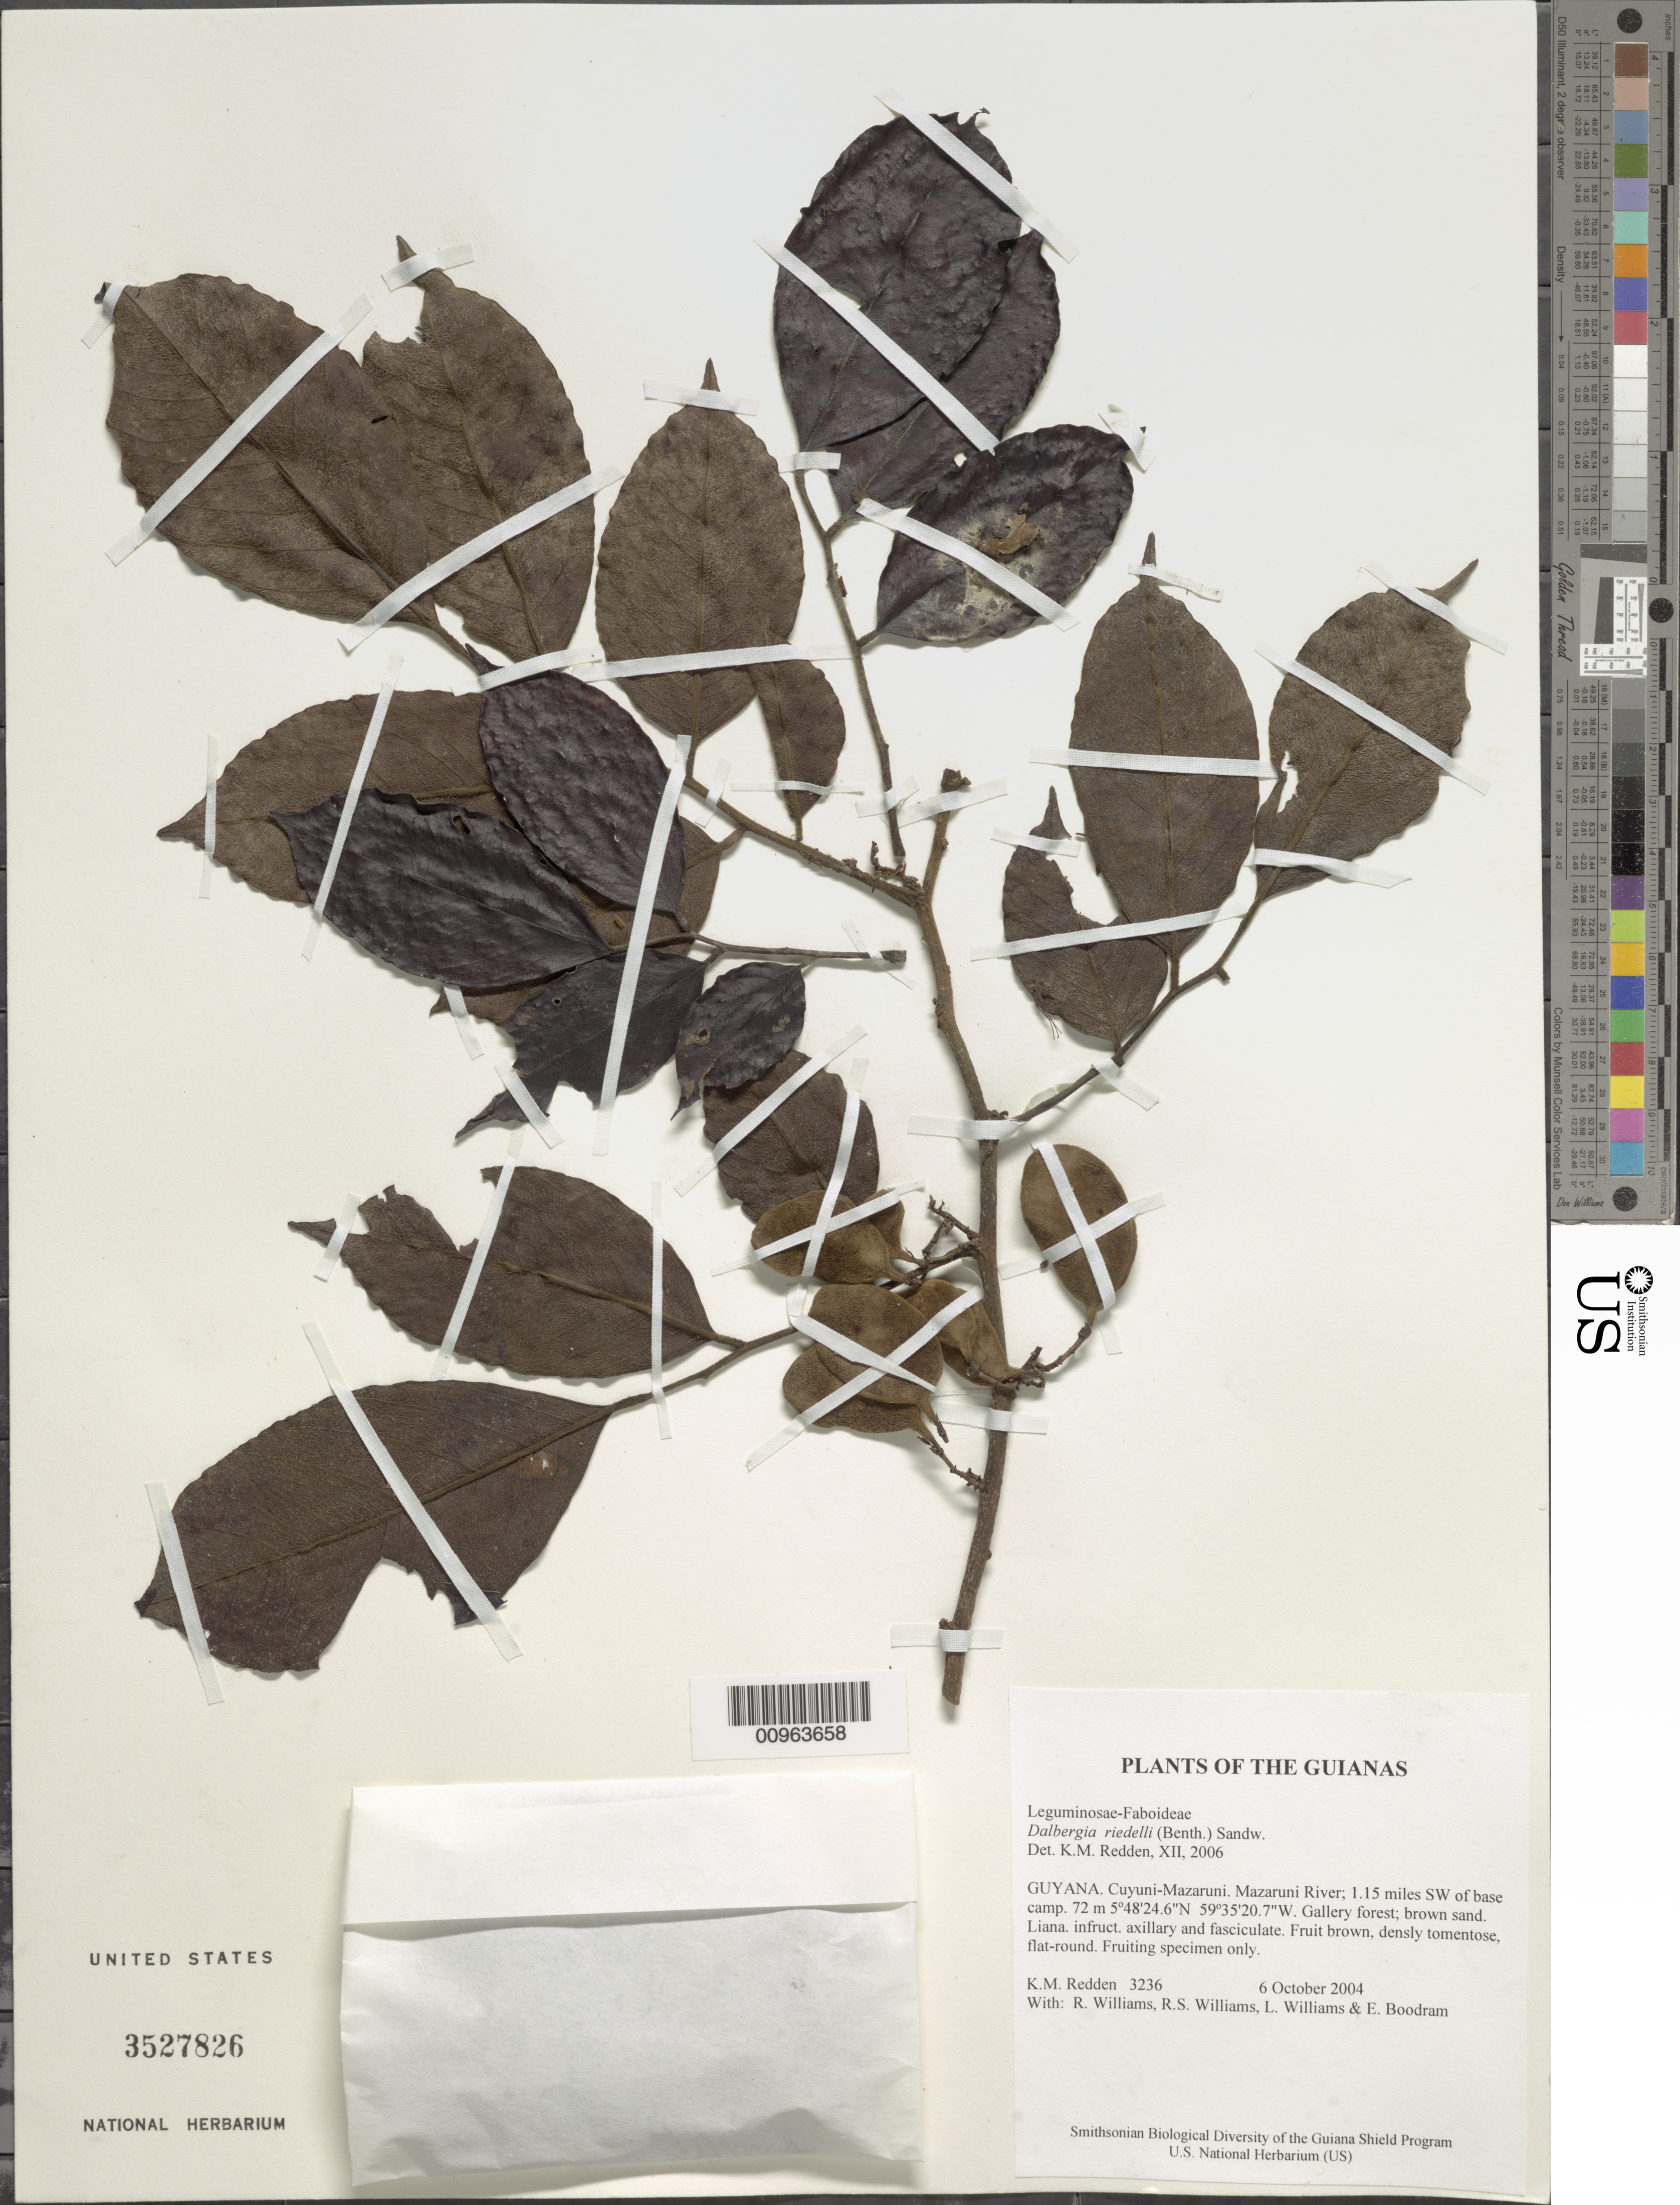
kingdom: Plantae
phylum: Tracheophyta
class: Magnoliopsida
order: Fabales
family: Fabaceae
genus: Dalbergia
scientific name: Dalbergia riedelii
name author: (Benth.) Sandwith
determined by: Redden, K. M.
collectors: K. M. Redden, R. Williams, R. S. Williams, L. Williams & E. Boodram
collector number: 3236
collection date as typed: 6 October 2004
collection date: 2004-10-06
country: Guyana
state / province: Cuyuni-Mazaruni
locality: Mazaruni River; 1.15 miles SW of base camp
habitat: Gallery forest; brown sand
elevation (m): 72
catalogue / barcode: US 3527826